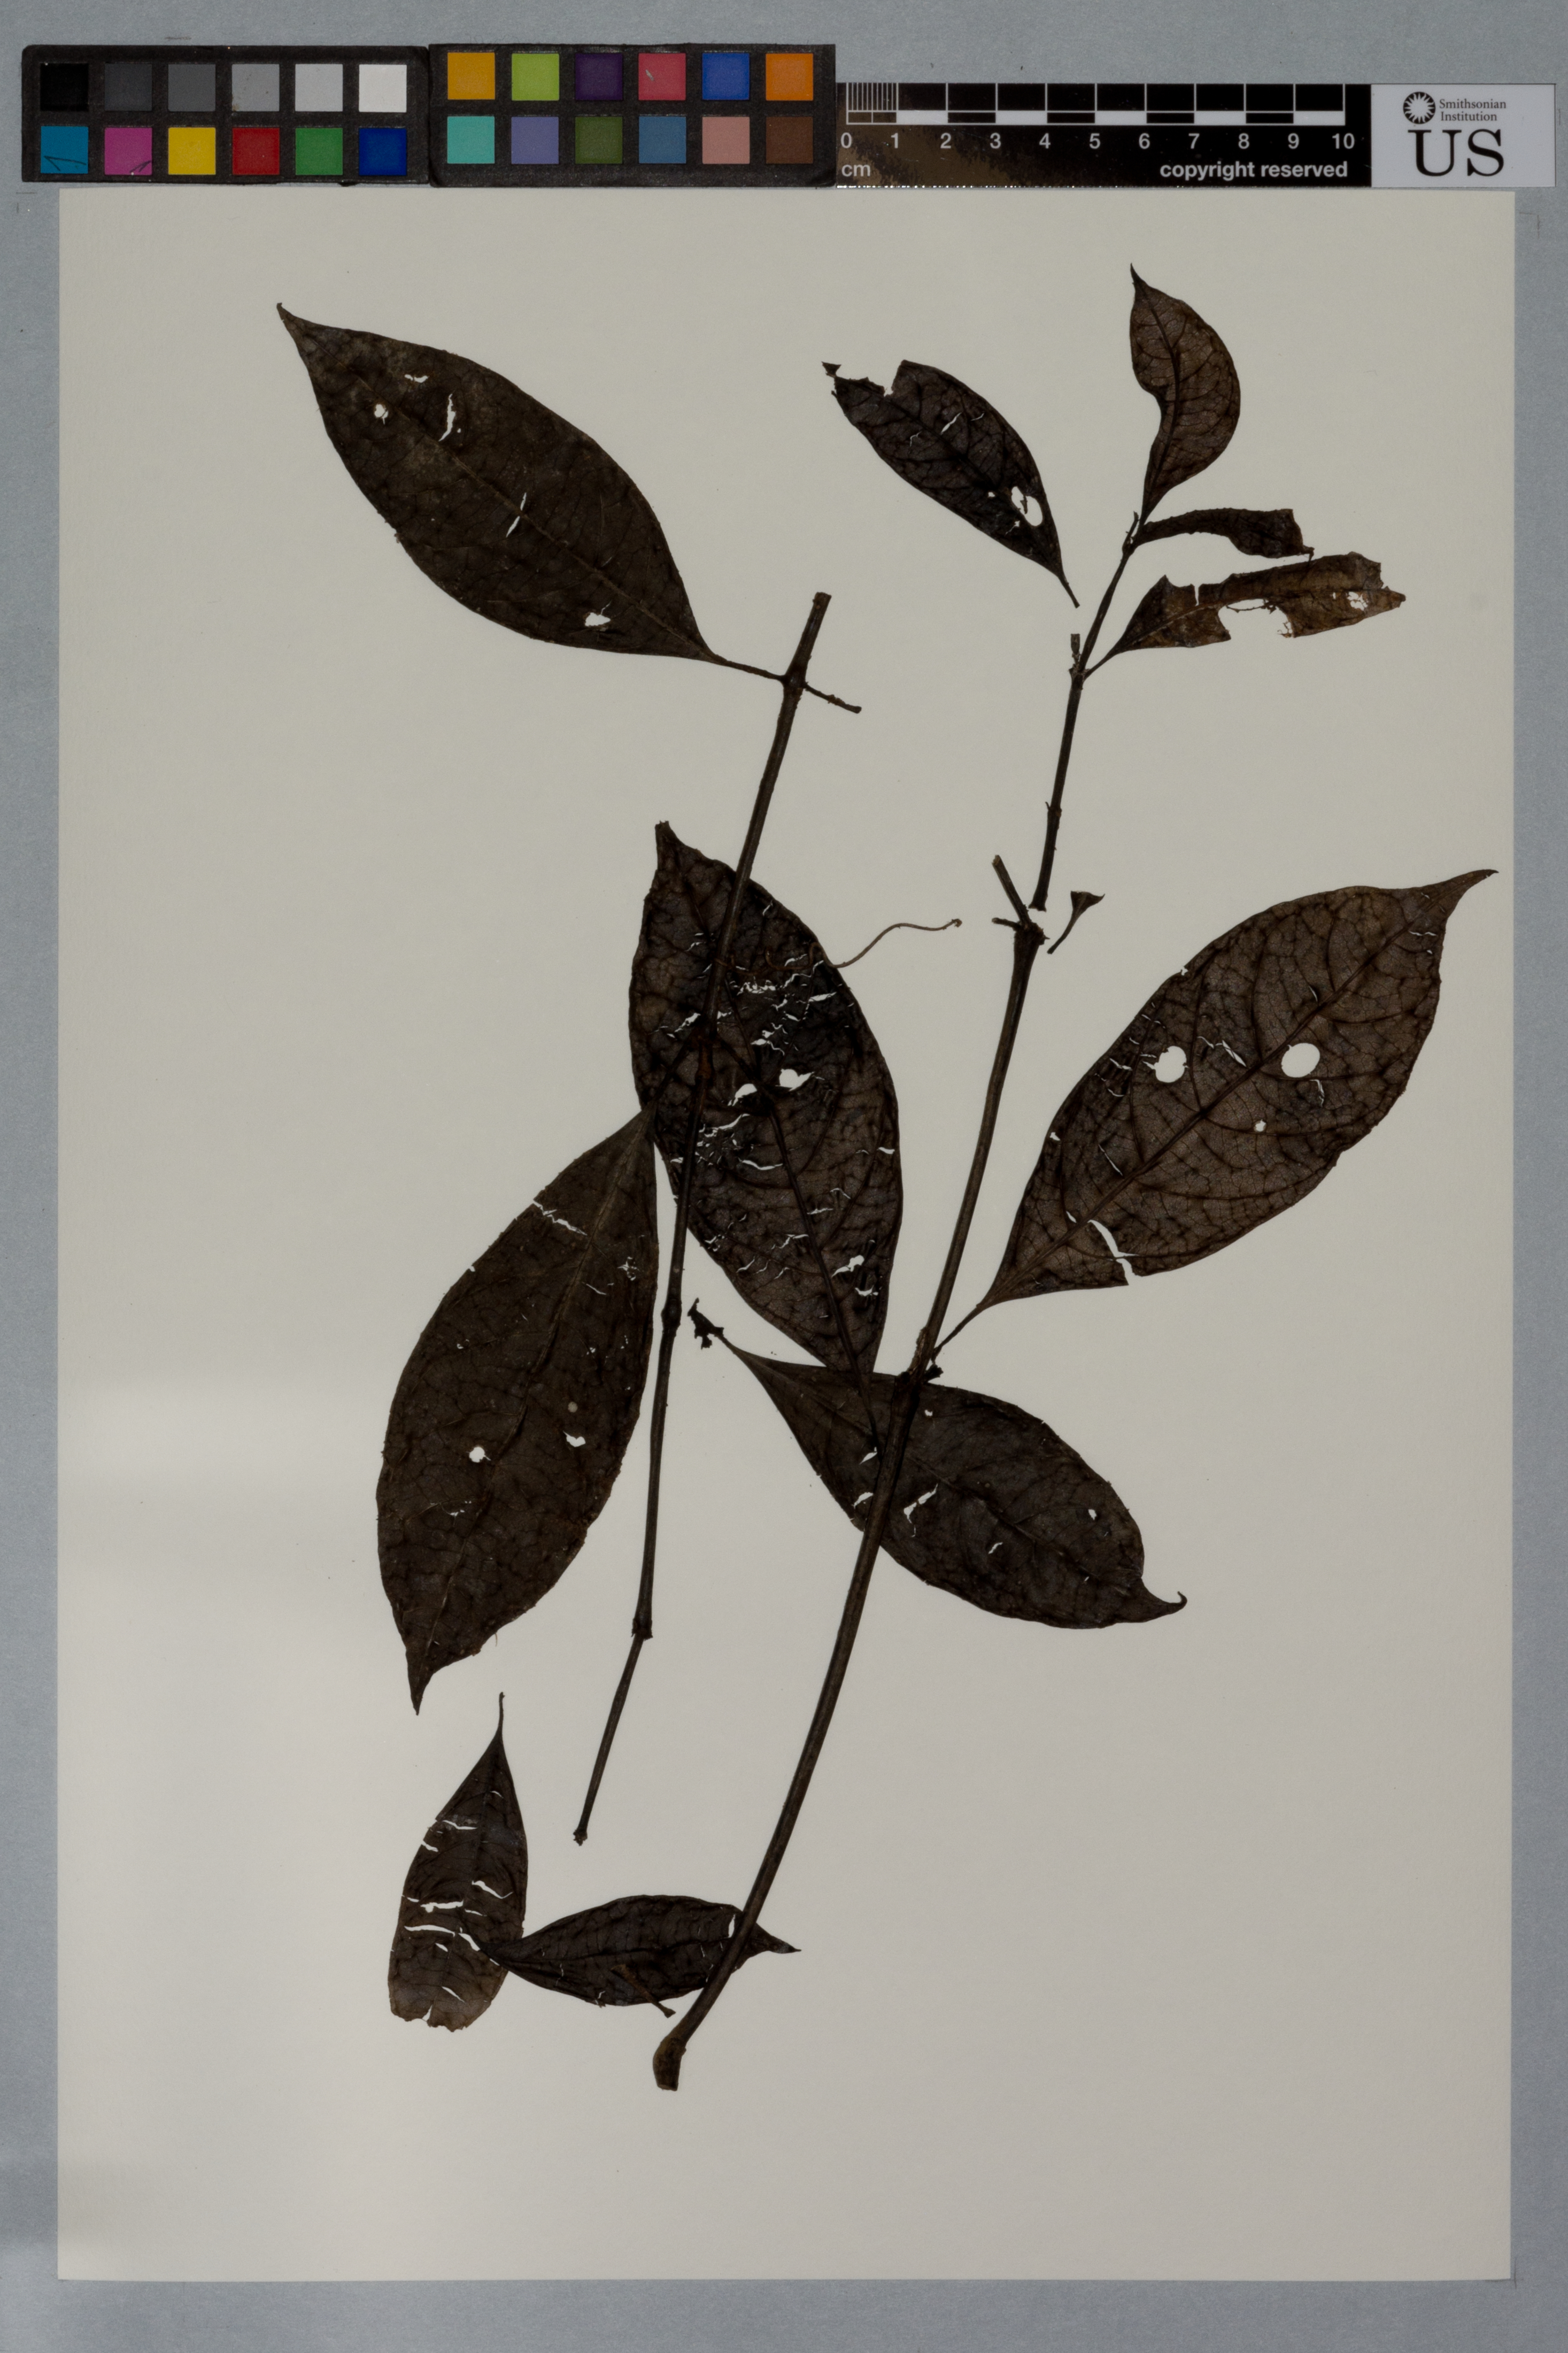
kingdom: Plantae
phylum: Tracheophyta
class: Magnoliopsida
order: Gentianales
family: Rubiaceae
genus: Psychotria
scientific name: Psychotria erecta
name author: (Aubl.) Standl. & Steyerm.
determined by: Taylor, Charlotte M.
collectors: T. Henkel, M. Chin & W. Ryan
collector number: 1261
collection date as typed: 11 February 1993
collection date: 1993-02-11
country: Guyana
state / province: Potaro-Siparuni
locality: Pakaraima Mts, Mt. Wokomung, Suruwabaru Creek, 2-3 km upstream from juncture with Yuarka R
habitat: Riverine forest and adjacent slopes, Dicymbe altsoni dominant; sandy red earth soils and sandstone talus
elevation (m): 675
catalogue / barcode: US 3315840